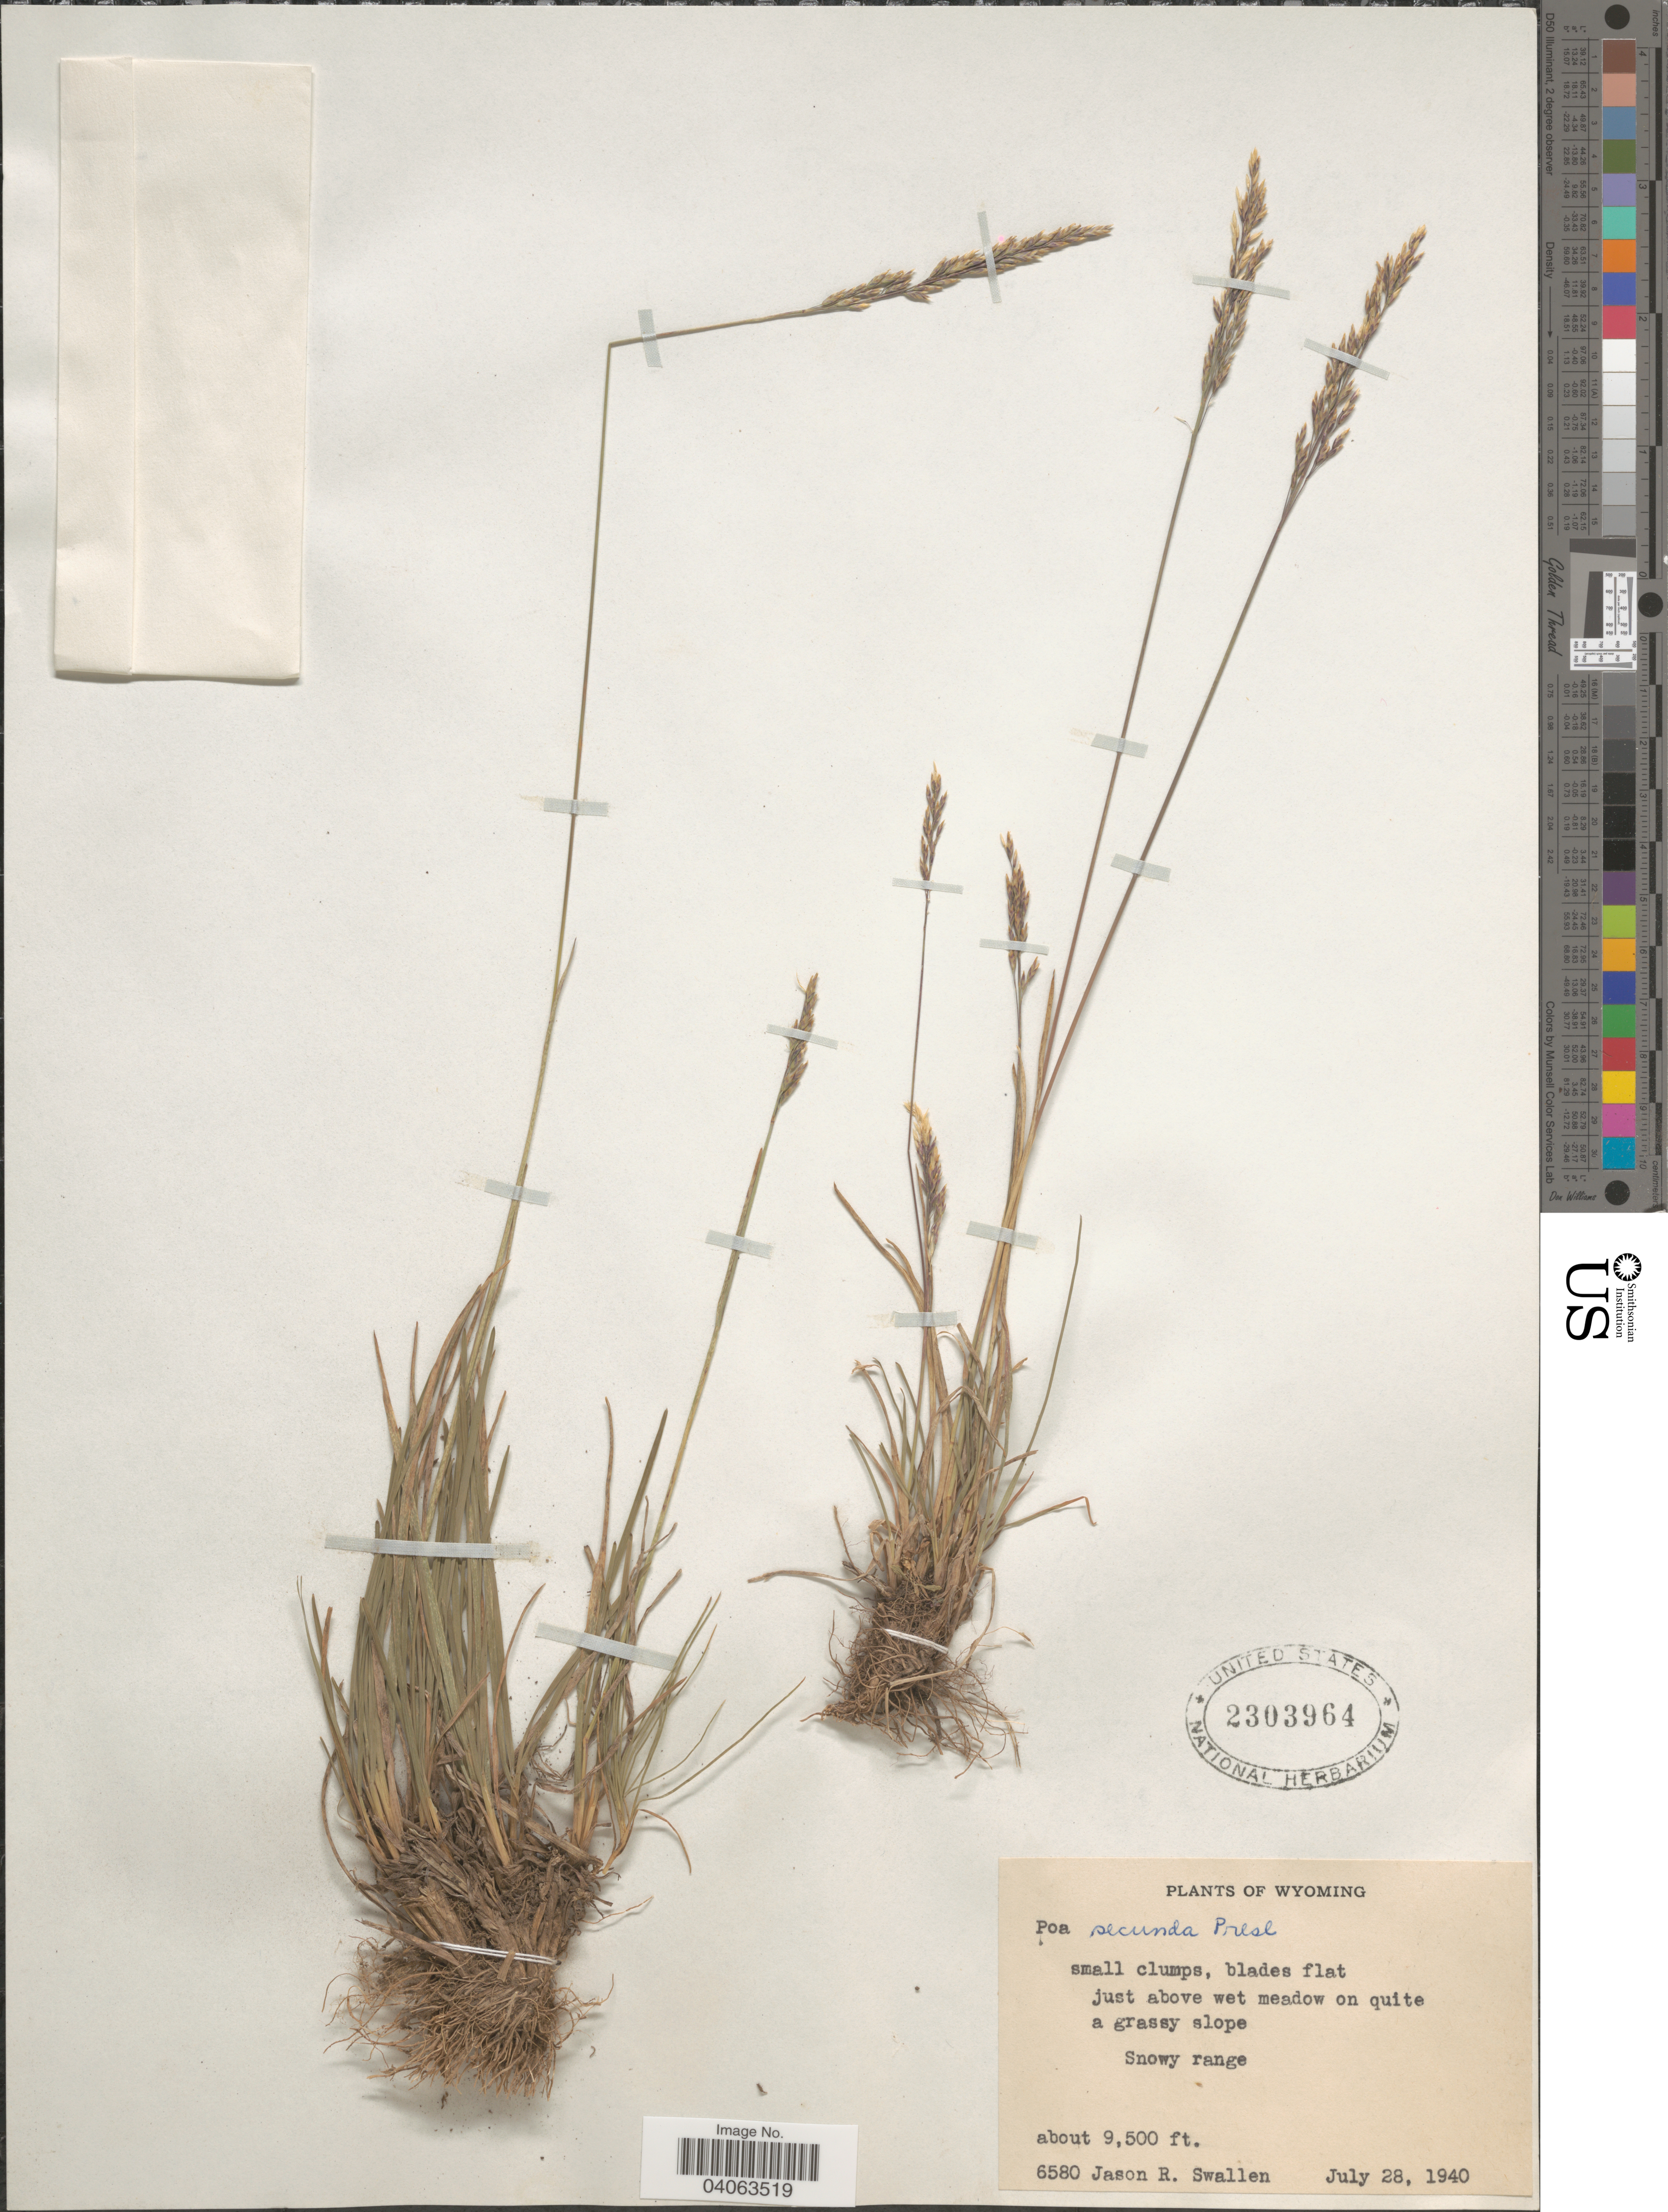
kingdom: Plantae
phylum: Tracheophyta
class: Liliopsida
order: Poales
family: Poaceae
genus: Poa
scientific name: Poa secunda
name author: J. Presl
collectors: J. R. Swallen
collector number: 6580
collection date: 1940-07-28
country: United States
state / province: Wyoming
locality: Just above wet meadow on quite a grassy slope, Snowy Range.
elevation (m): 2896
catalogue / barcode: US 2303964